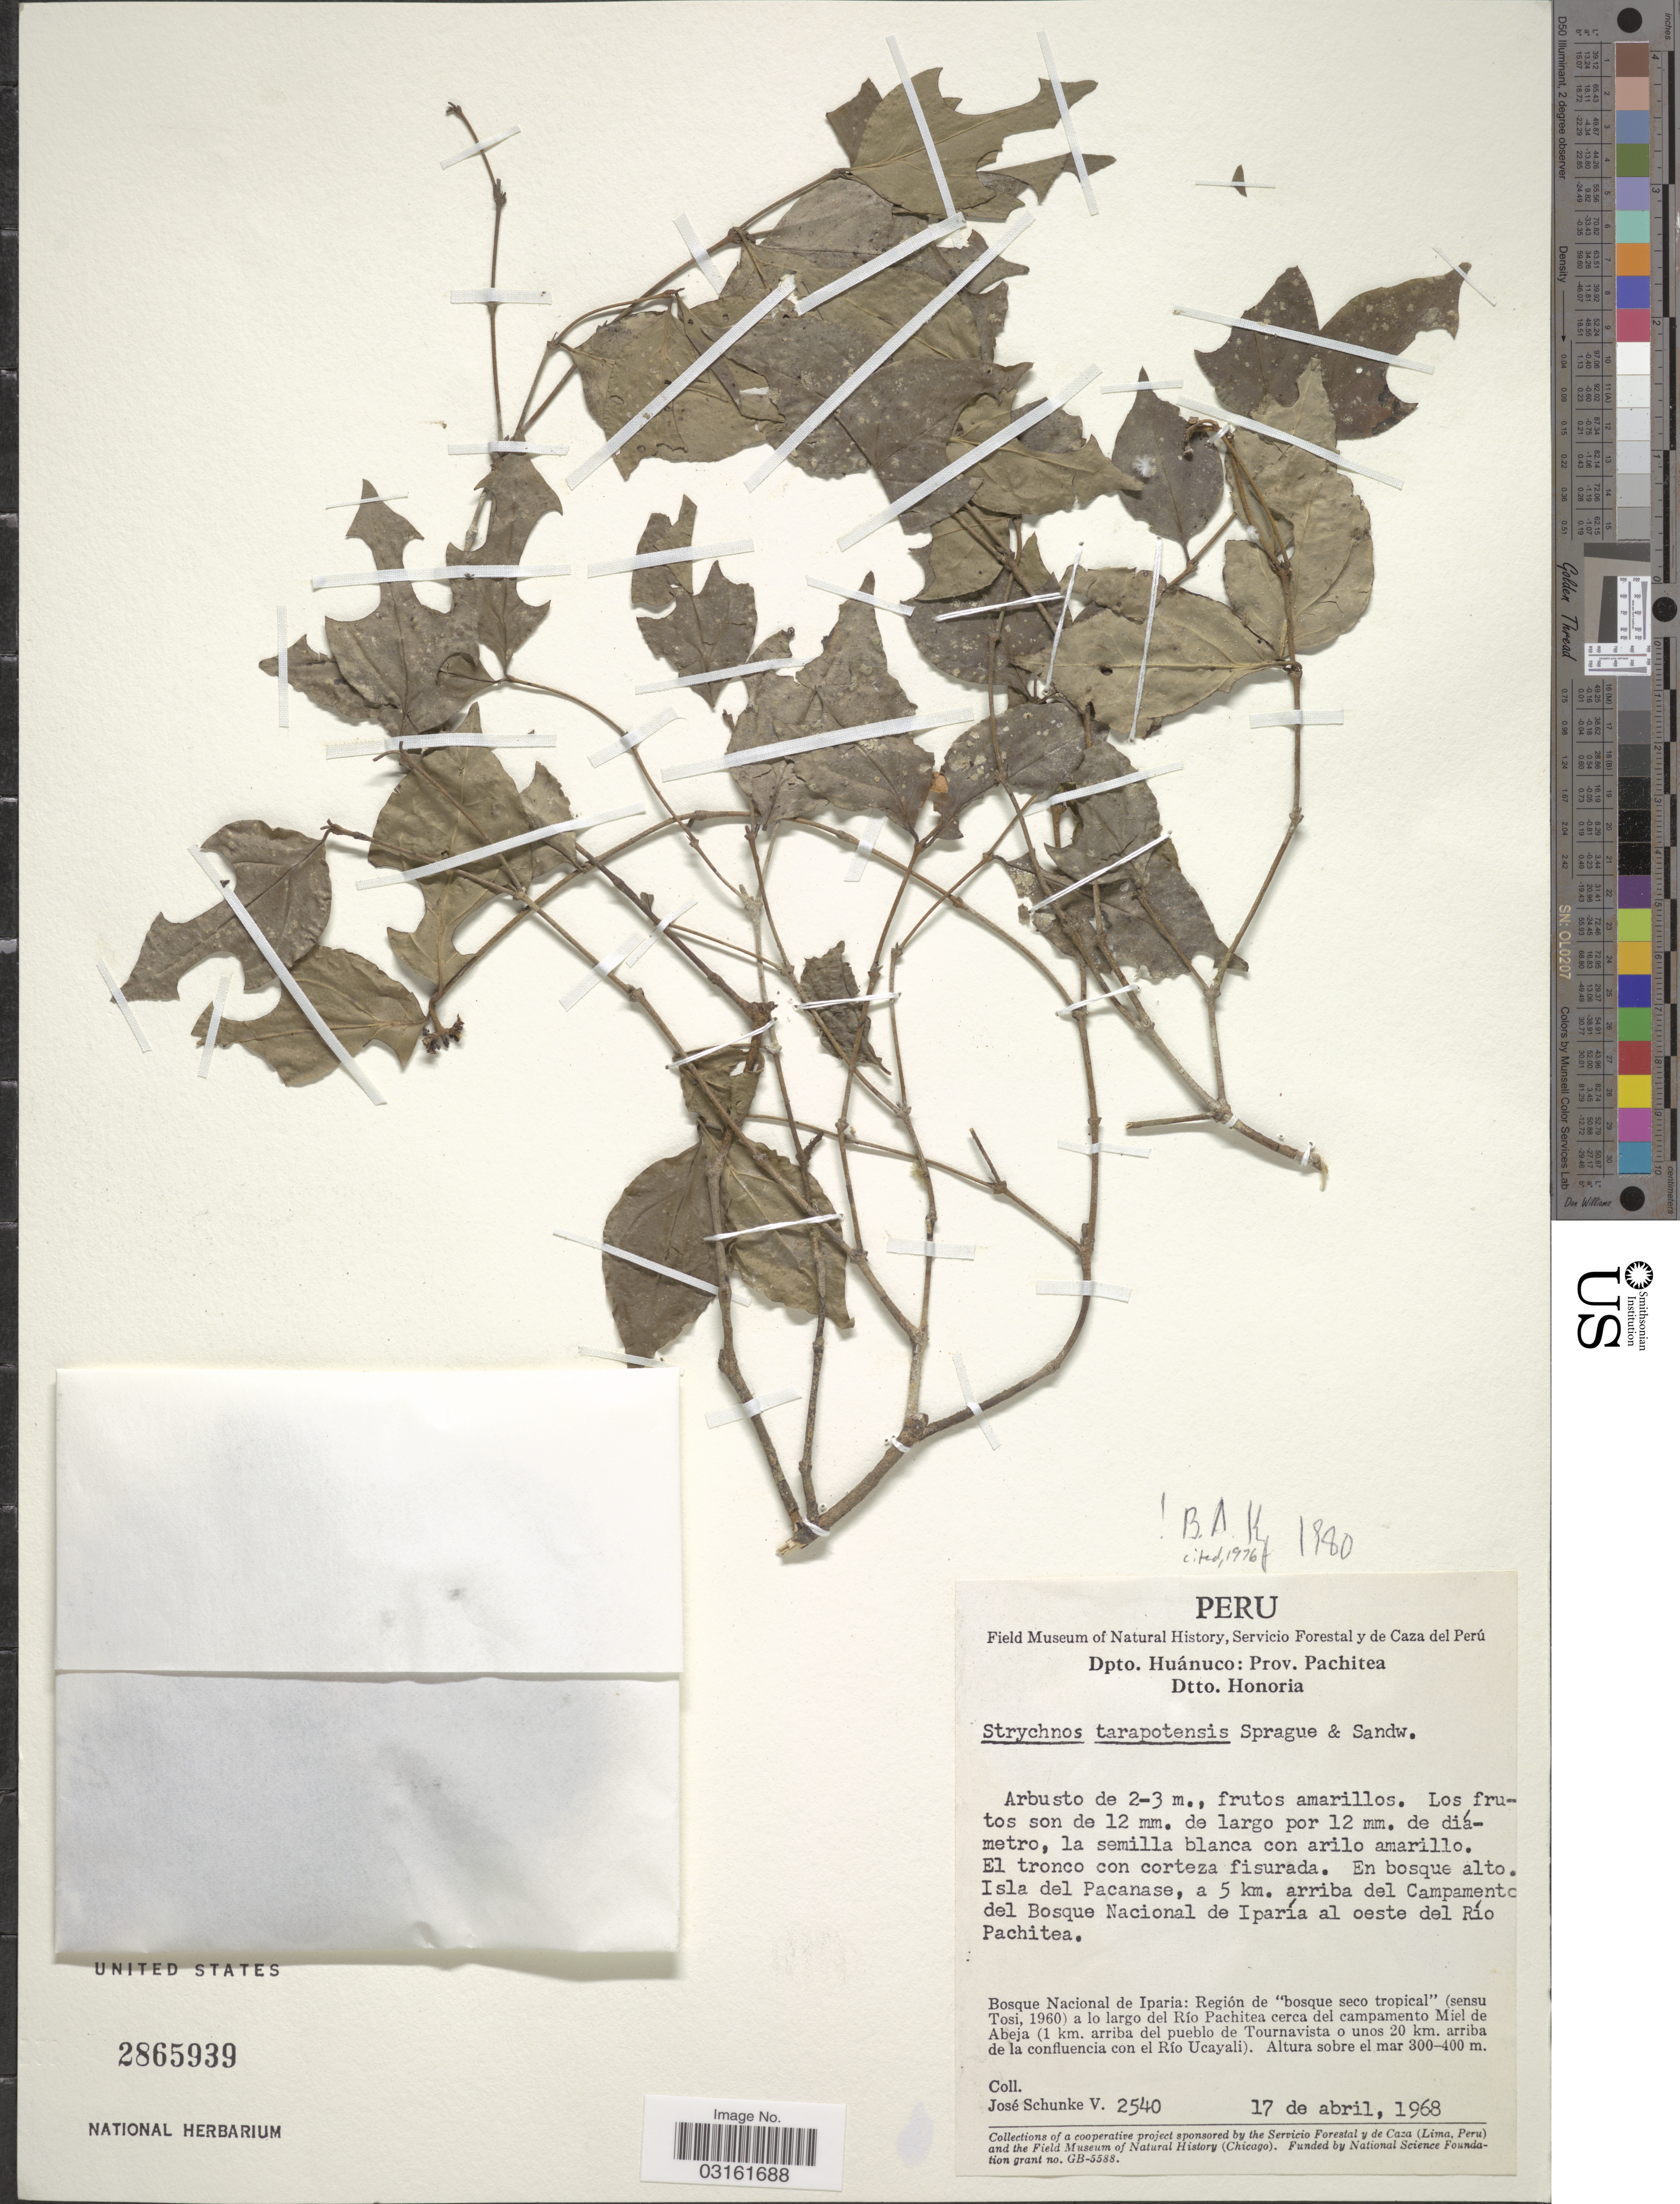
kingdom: Plantae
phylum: Tracheophyta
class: Magnoliopsida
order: Gentianales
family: Loganiaceae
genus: Strychnos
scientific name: Strychnos tarapotensis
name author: Sprague & Sandwith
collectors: J. Schunke Vigo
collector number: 2540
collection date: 1968-04-17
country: Peru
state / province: Huánuco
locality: Dpto. Huánuco: Prov. Pachitea, Dtto. Honoria. Isla del Pacanase, á 5 km. arriba del Campamento del Bosque Nacional de Iparía al oeste del Río Pachitea. Bosque Nacional de Iparia: Región de "bosque seco tropical" (sensu Tosi, 1960) a lo largo del Río Pachitea cerca del campamento Miel de Abeja ( 1 km. arriba del puebla de Tournavista o unos 20 km. arriba de la confluencia con el Río Ucayali).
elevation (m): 300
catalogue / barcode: US 2865939